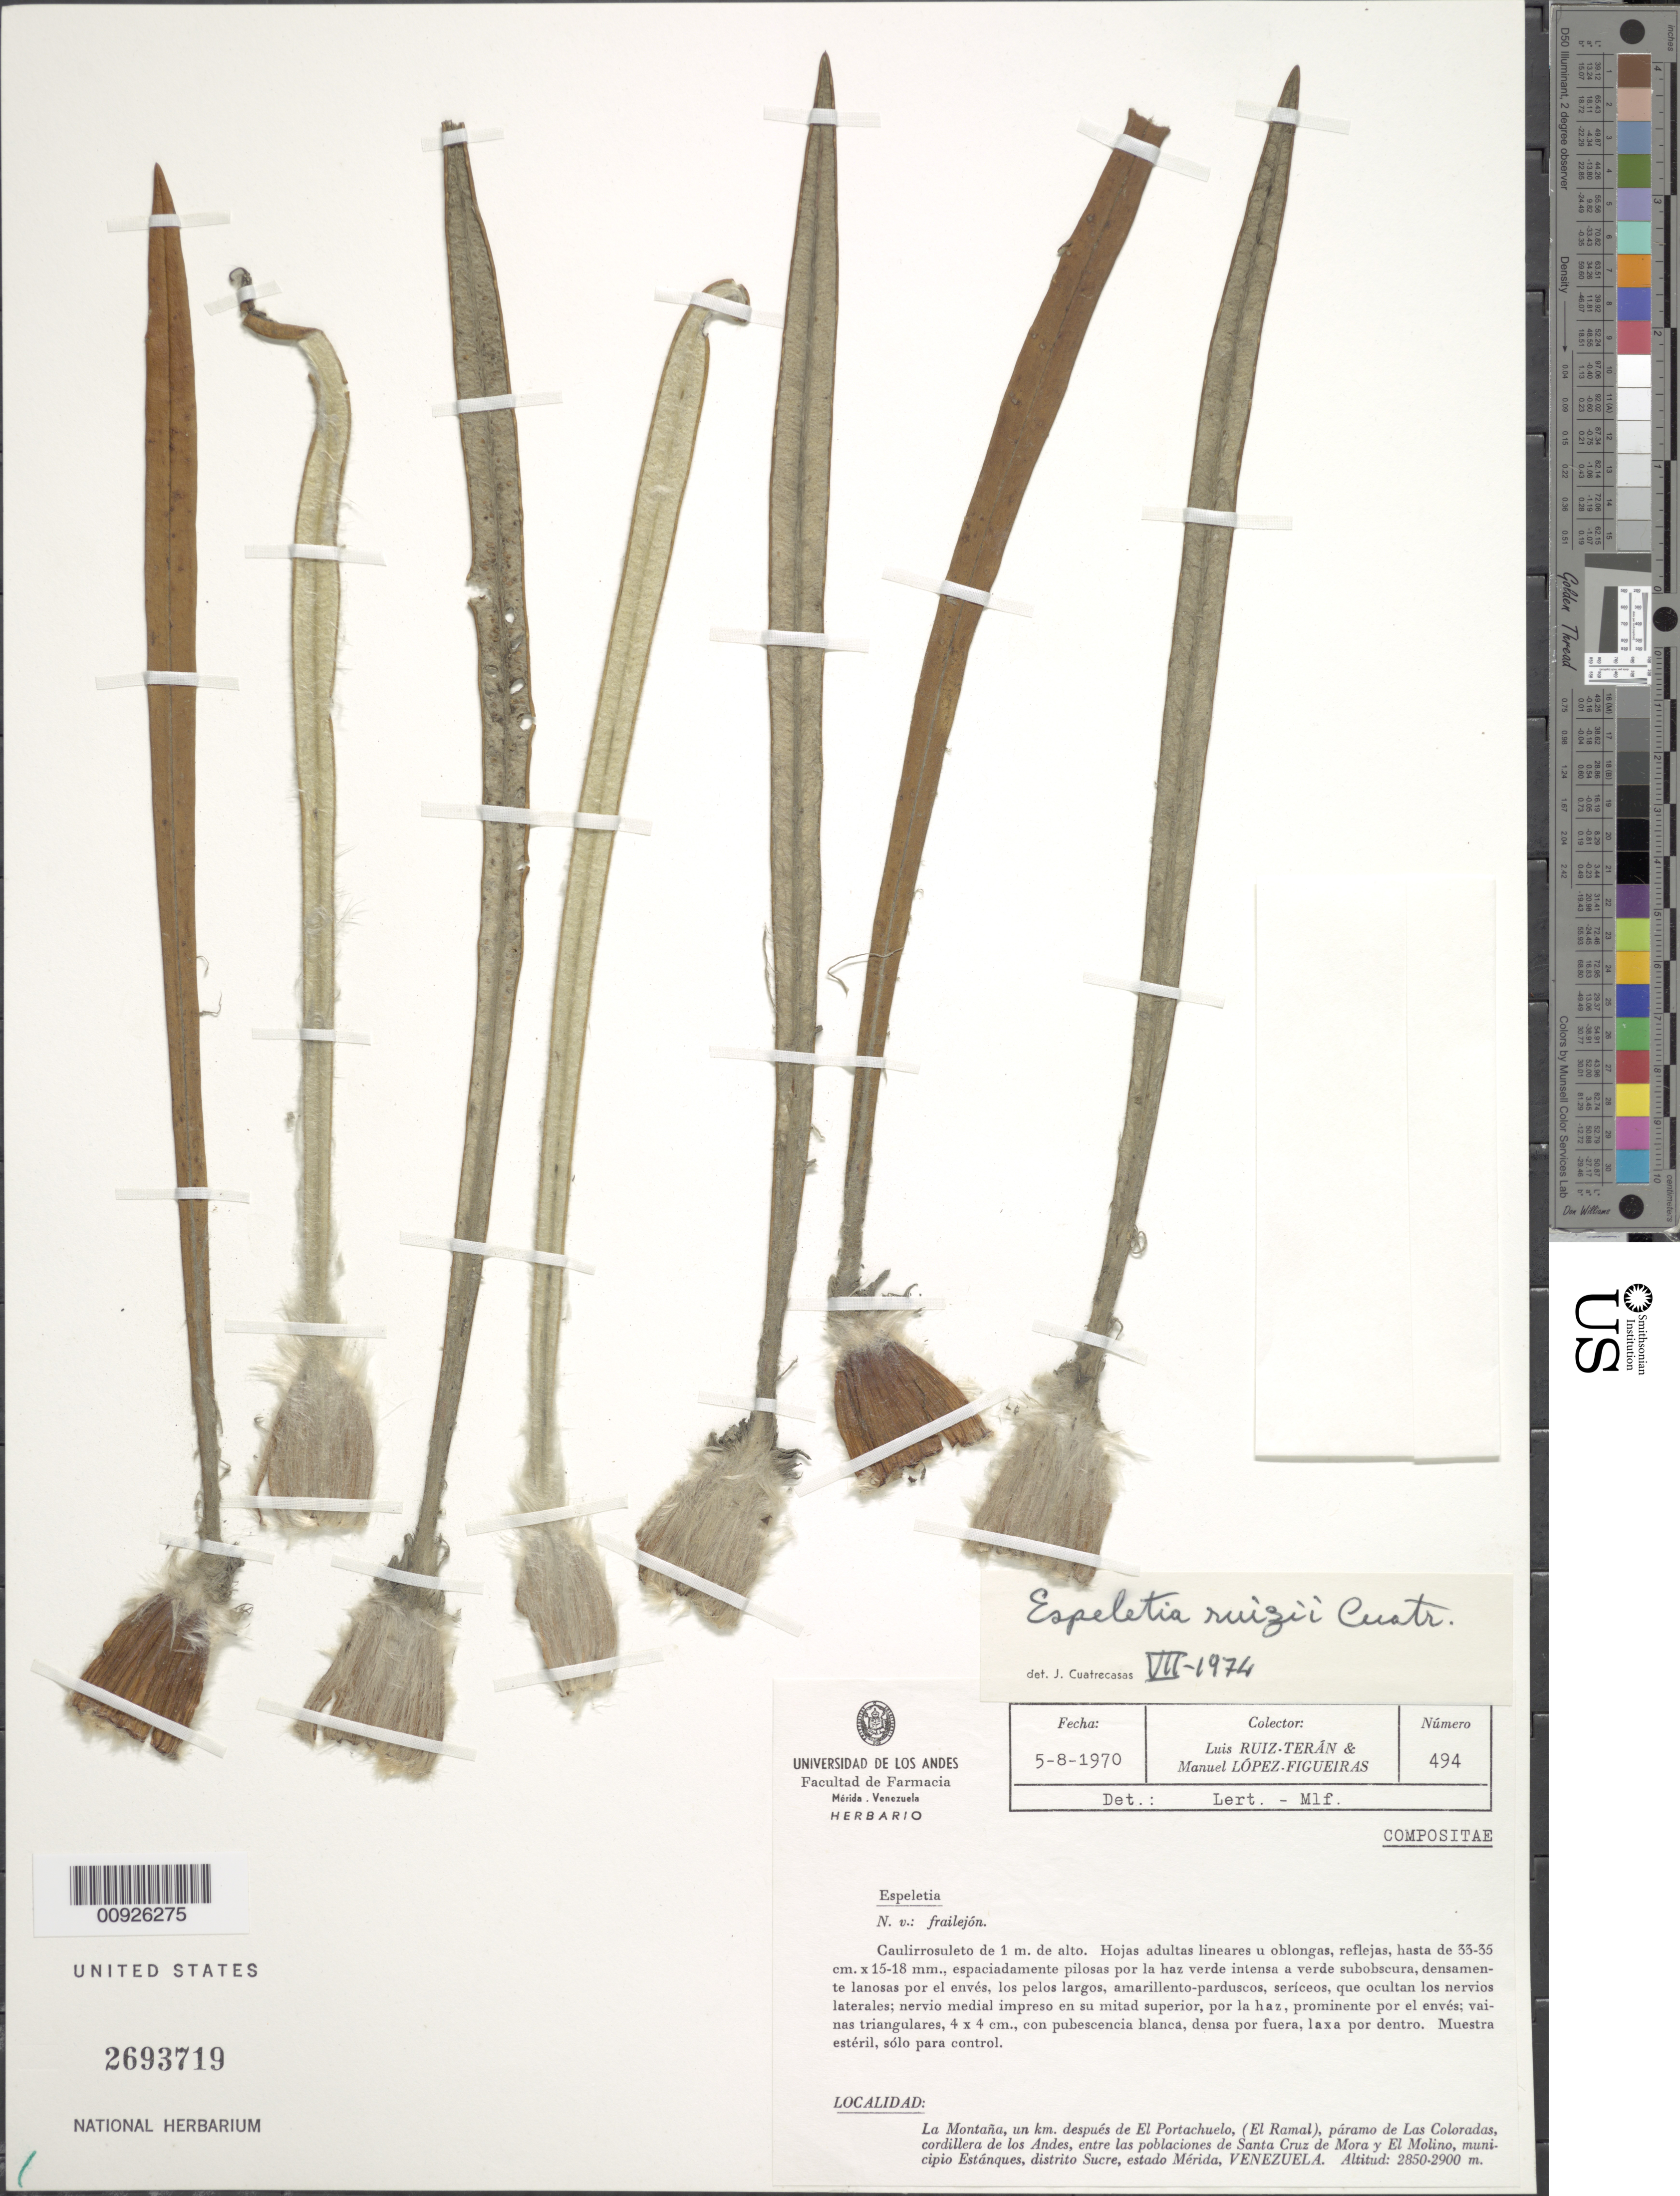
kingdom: Plantae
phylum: Tracheophyta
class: Magnoliopsida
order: Asterales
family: Asteraceae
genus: Ruilopezia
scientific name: Ruilopezia ruizii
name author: (Cuatrec.) Cuatrec.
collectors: L. E. Ruíz-Terán & M. López Figueiras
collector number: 494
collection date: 1970-08-05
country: Venezuela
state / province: Mérida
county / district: Sucre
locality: Páramo de las Coloradas. La Montaña, 1 km después del Portachuelo, (El ramal), entre las poblaciones de Santa Cruz de Mora y el Molino.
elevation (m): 2850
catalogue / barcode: US 2693719